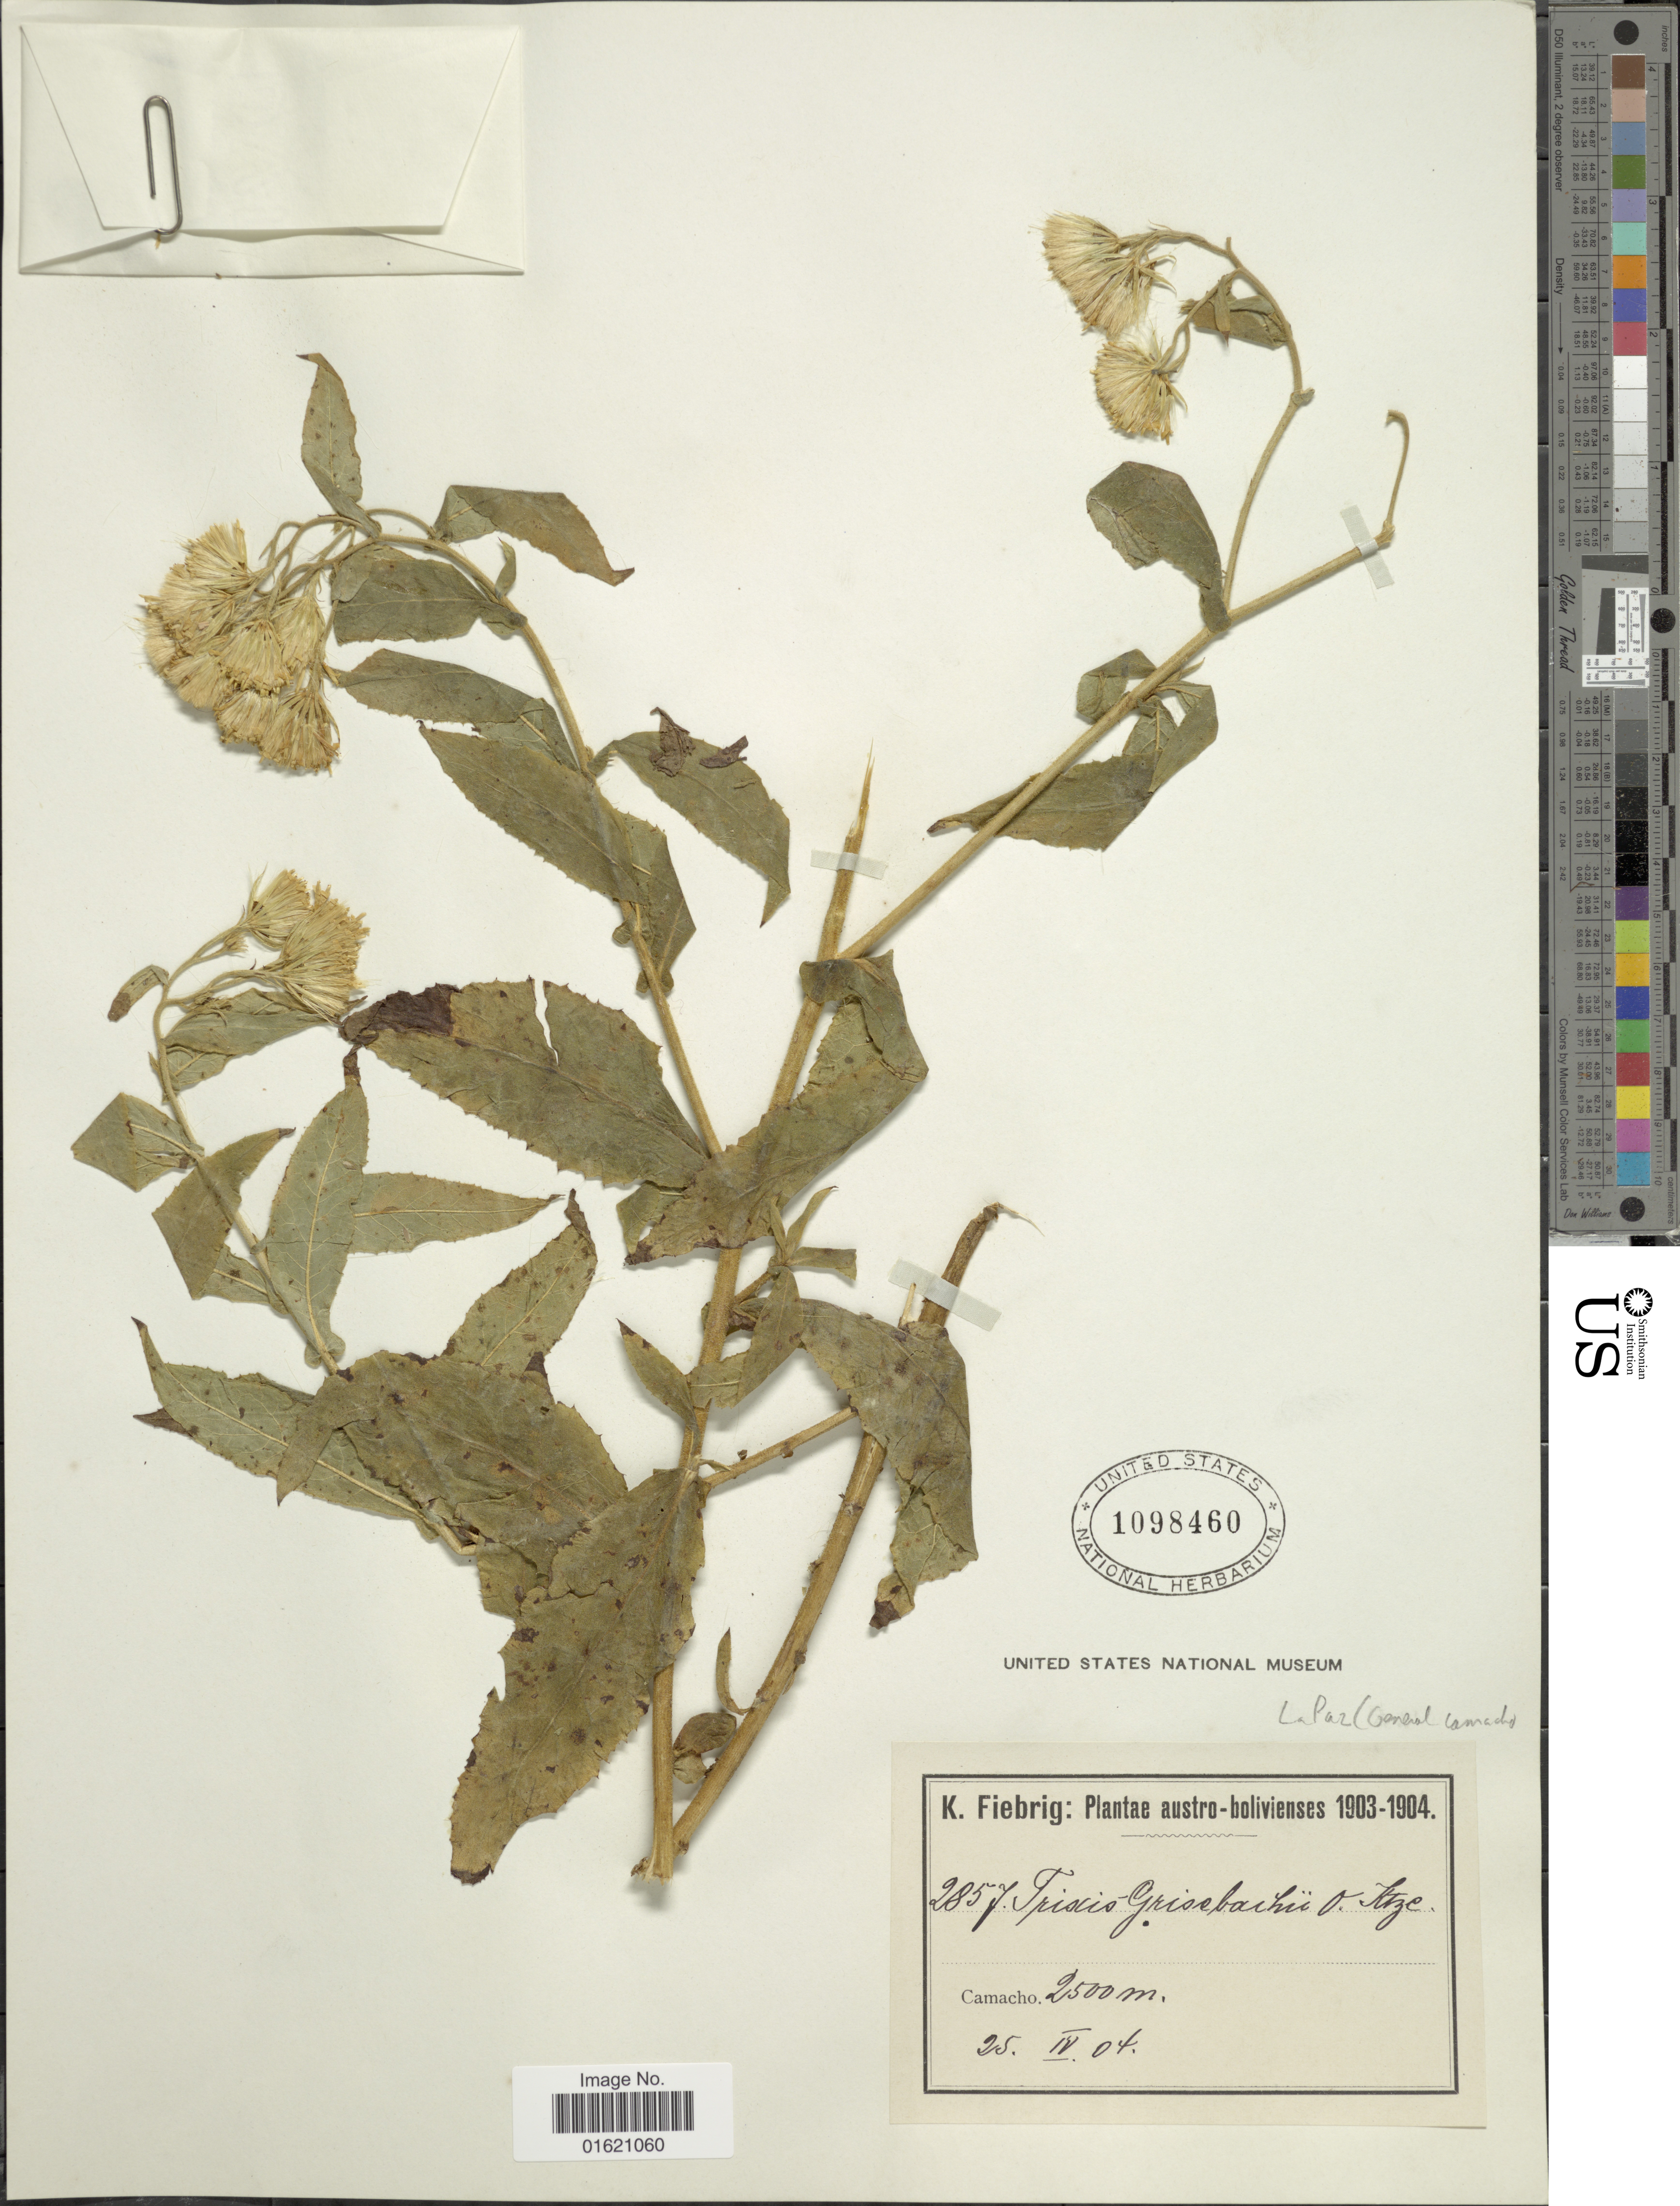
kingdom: Plantae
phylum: Tracheophyta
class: Magnoliopsida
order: Asterales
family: Asteraceae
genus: Trixis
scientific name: Trixis grisebachii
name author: Kuntze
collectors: K. Fiebrig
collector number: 2857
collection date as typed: Transcribed d/m/y: 25/4/4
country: Bolivia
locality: Austro-boliviendses, Camacho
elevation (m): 2500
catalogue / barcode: US 1098460